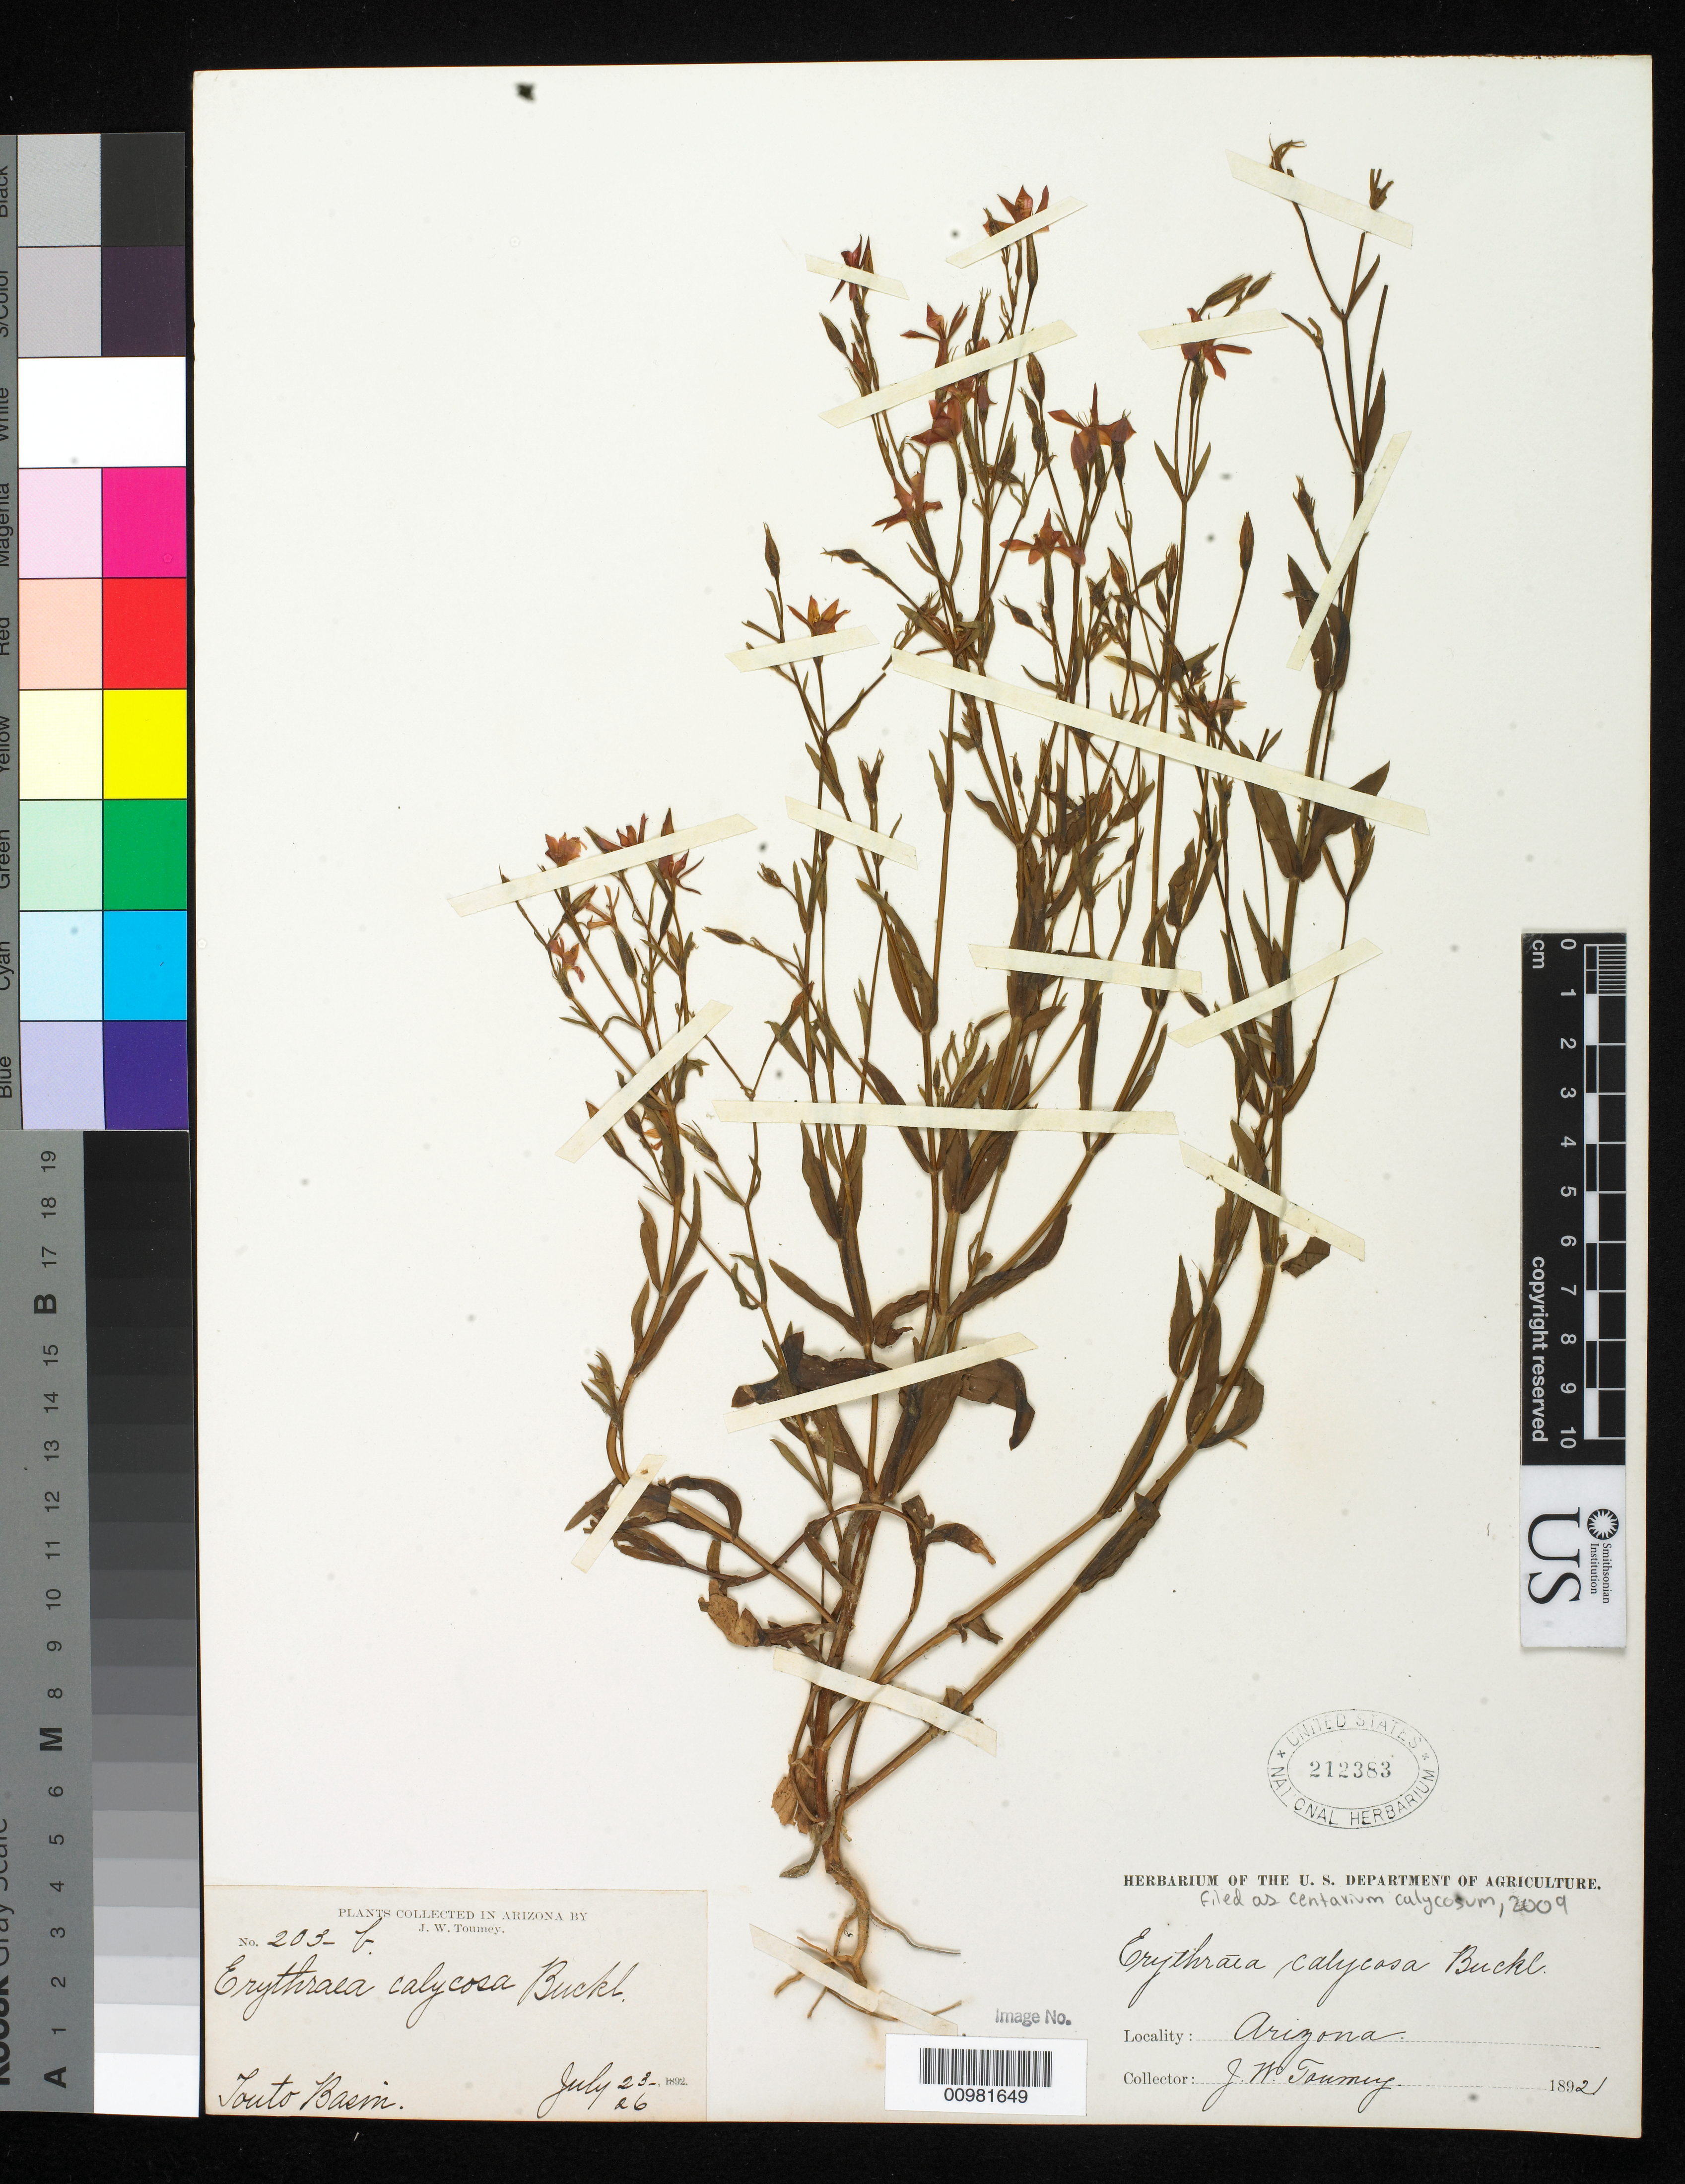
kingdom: Plantae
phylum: Tracheophyta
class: Magnoliopsida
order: Gentianales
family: Gentianaceae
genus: Centaurium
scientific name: Centaurium calycosum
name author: (Buckley) Buckley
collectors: J. W. Toumey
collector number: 203-b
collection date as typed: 23 Jul 1892 to 26 Jul 1892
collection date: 1892-07-23/1892-07-26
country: United States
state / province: Arizona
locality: Touto Basin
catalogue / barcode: US 212383